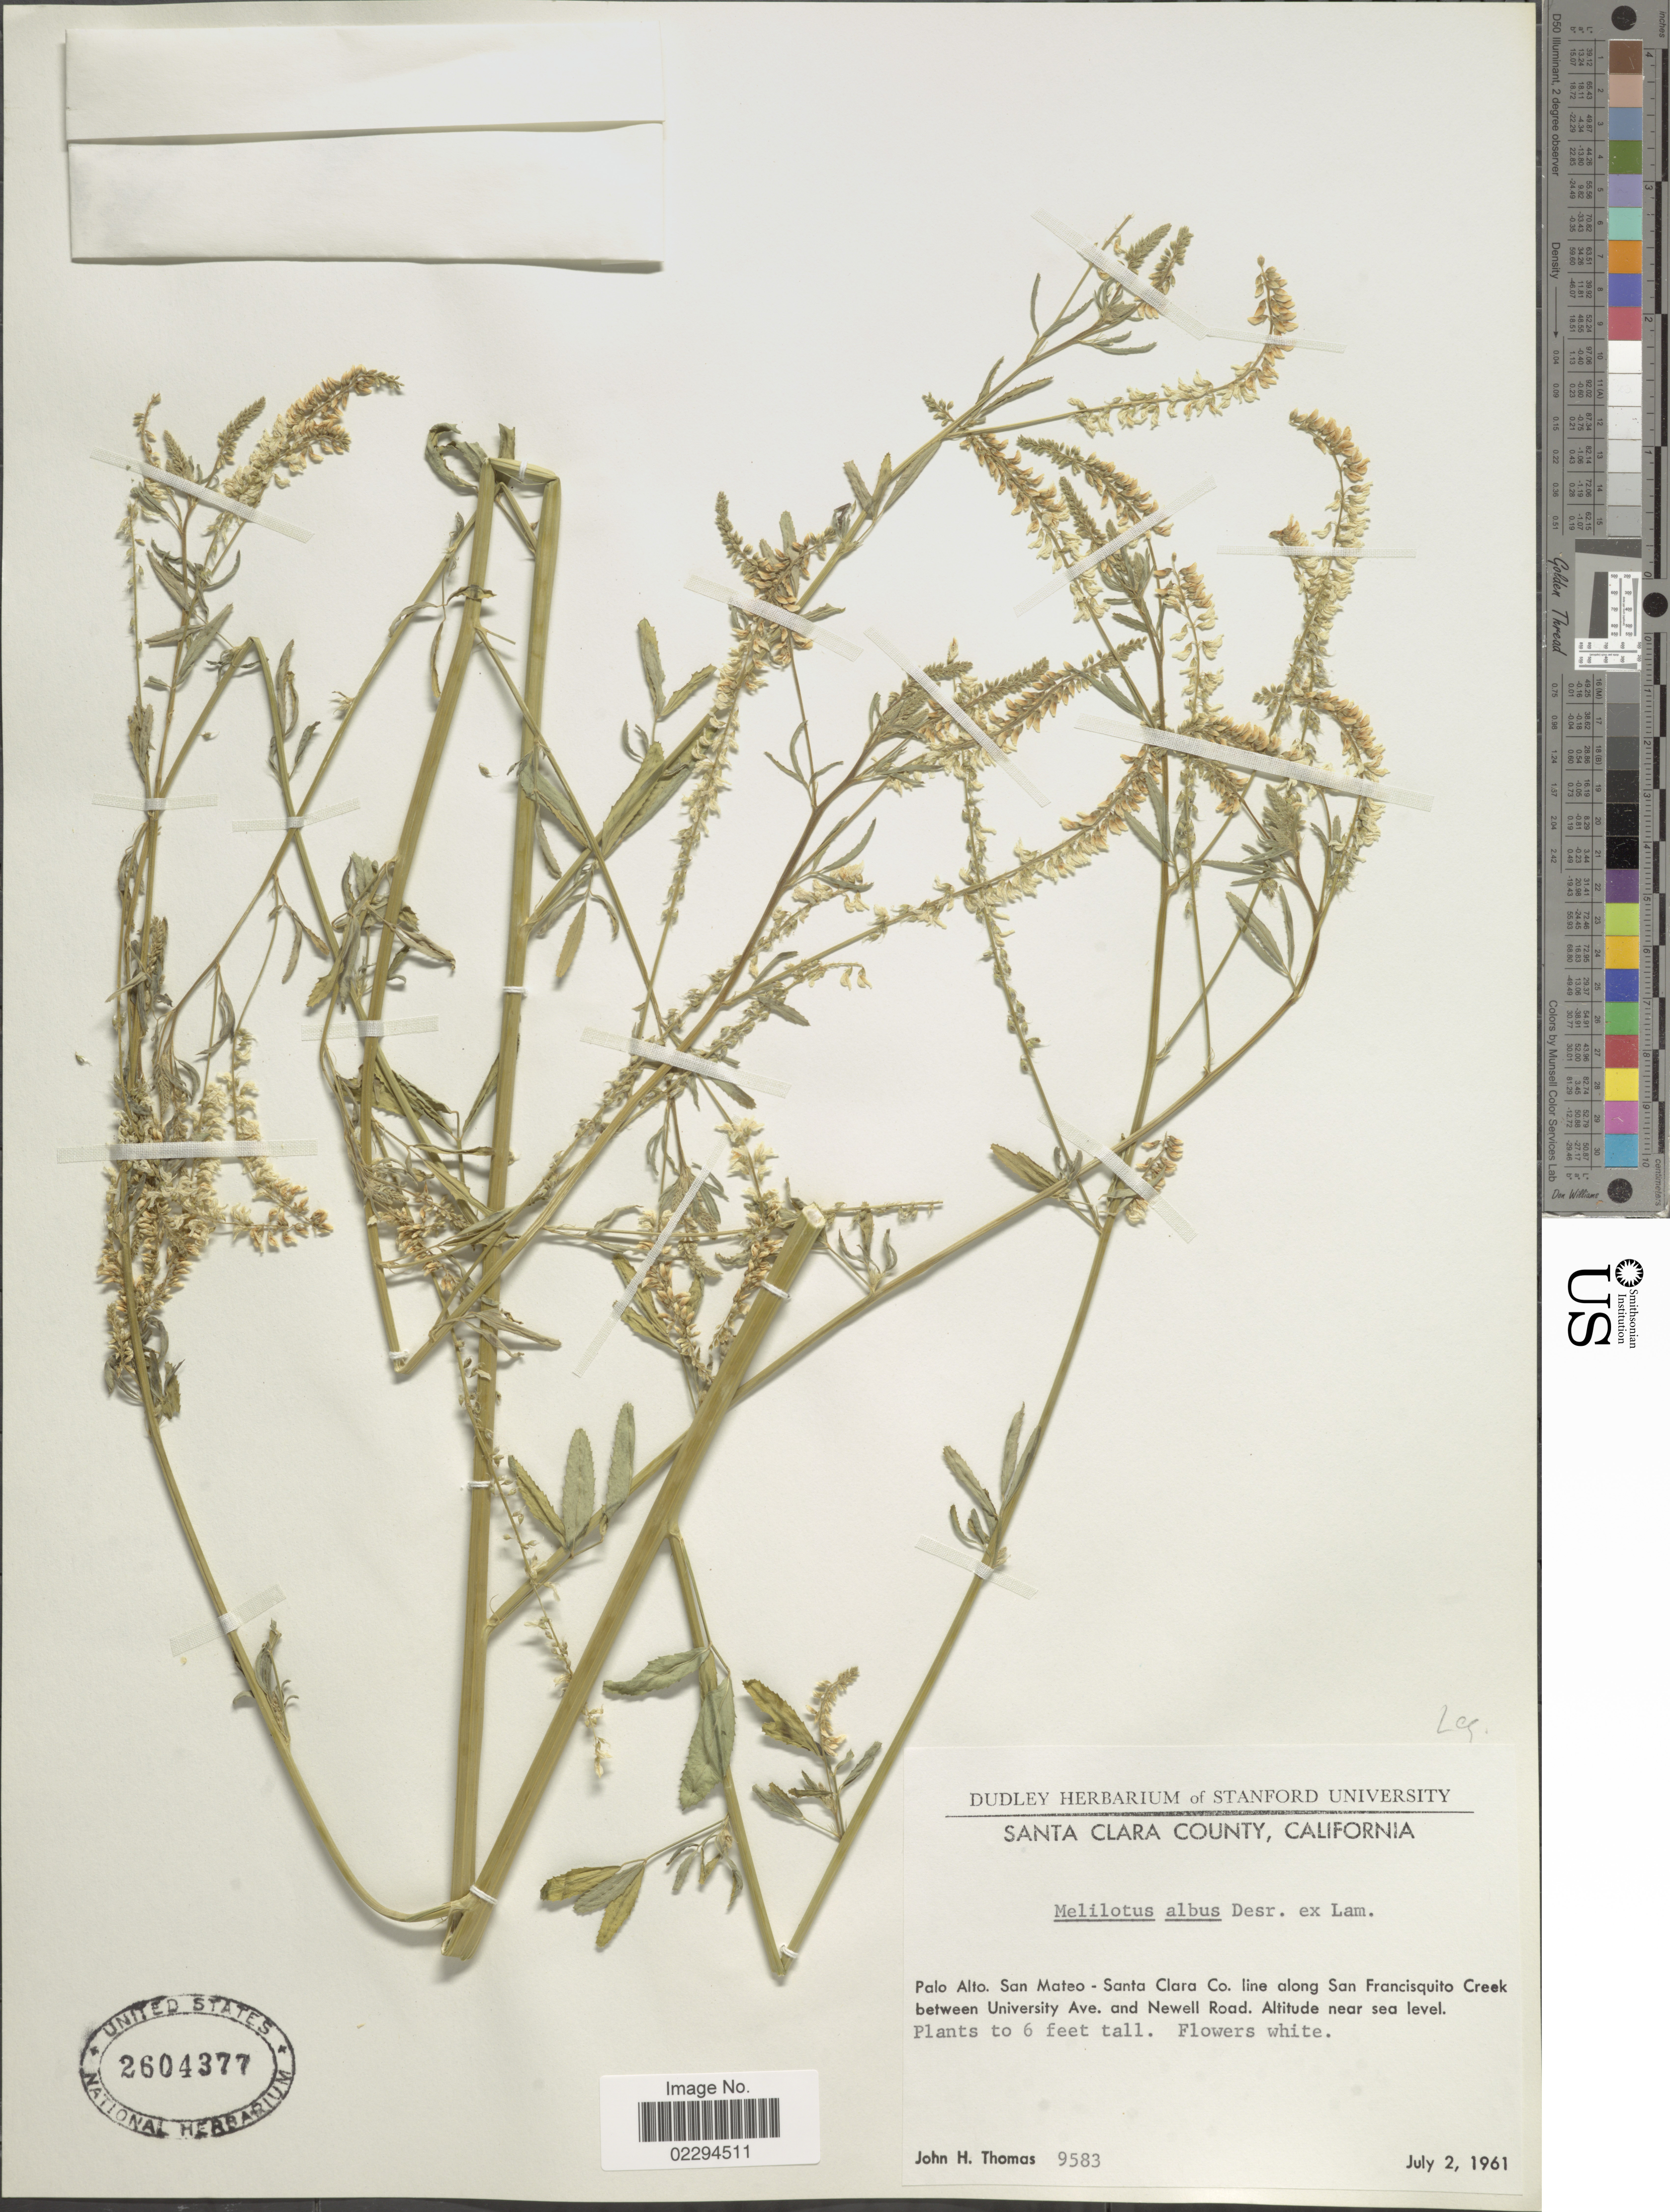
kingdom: Plantae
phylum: Tracheophyta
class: Magnoliopsida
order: Fabales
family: Fabaceae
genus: Melilotus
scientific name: Melilotus albus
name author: Medik.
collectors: J. H. Thomas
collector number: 9583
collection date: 1961-07-02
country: United States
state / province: California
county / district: Santa Clara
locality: Santa Clara County. Palo Alto. San Mateo - Santa Clara Co. line along San Francisquito Creek between University Ave. and Newell Road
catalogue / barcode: US 2604377